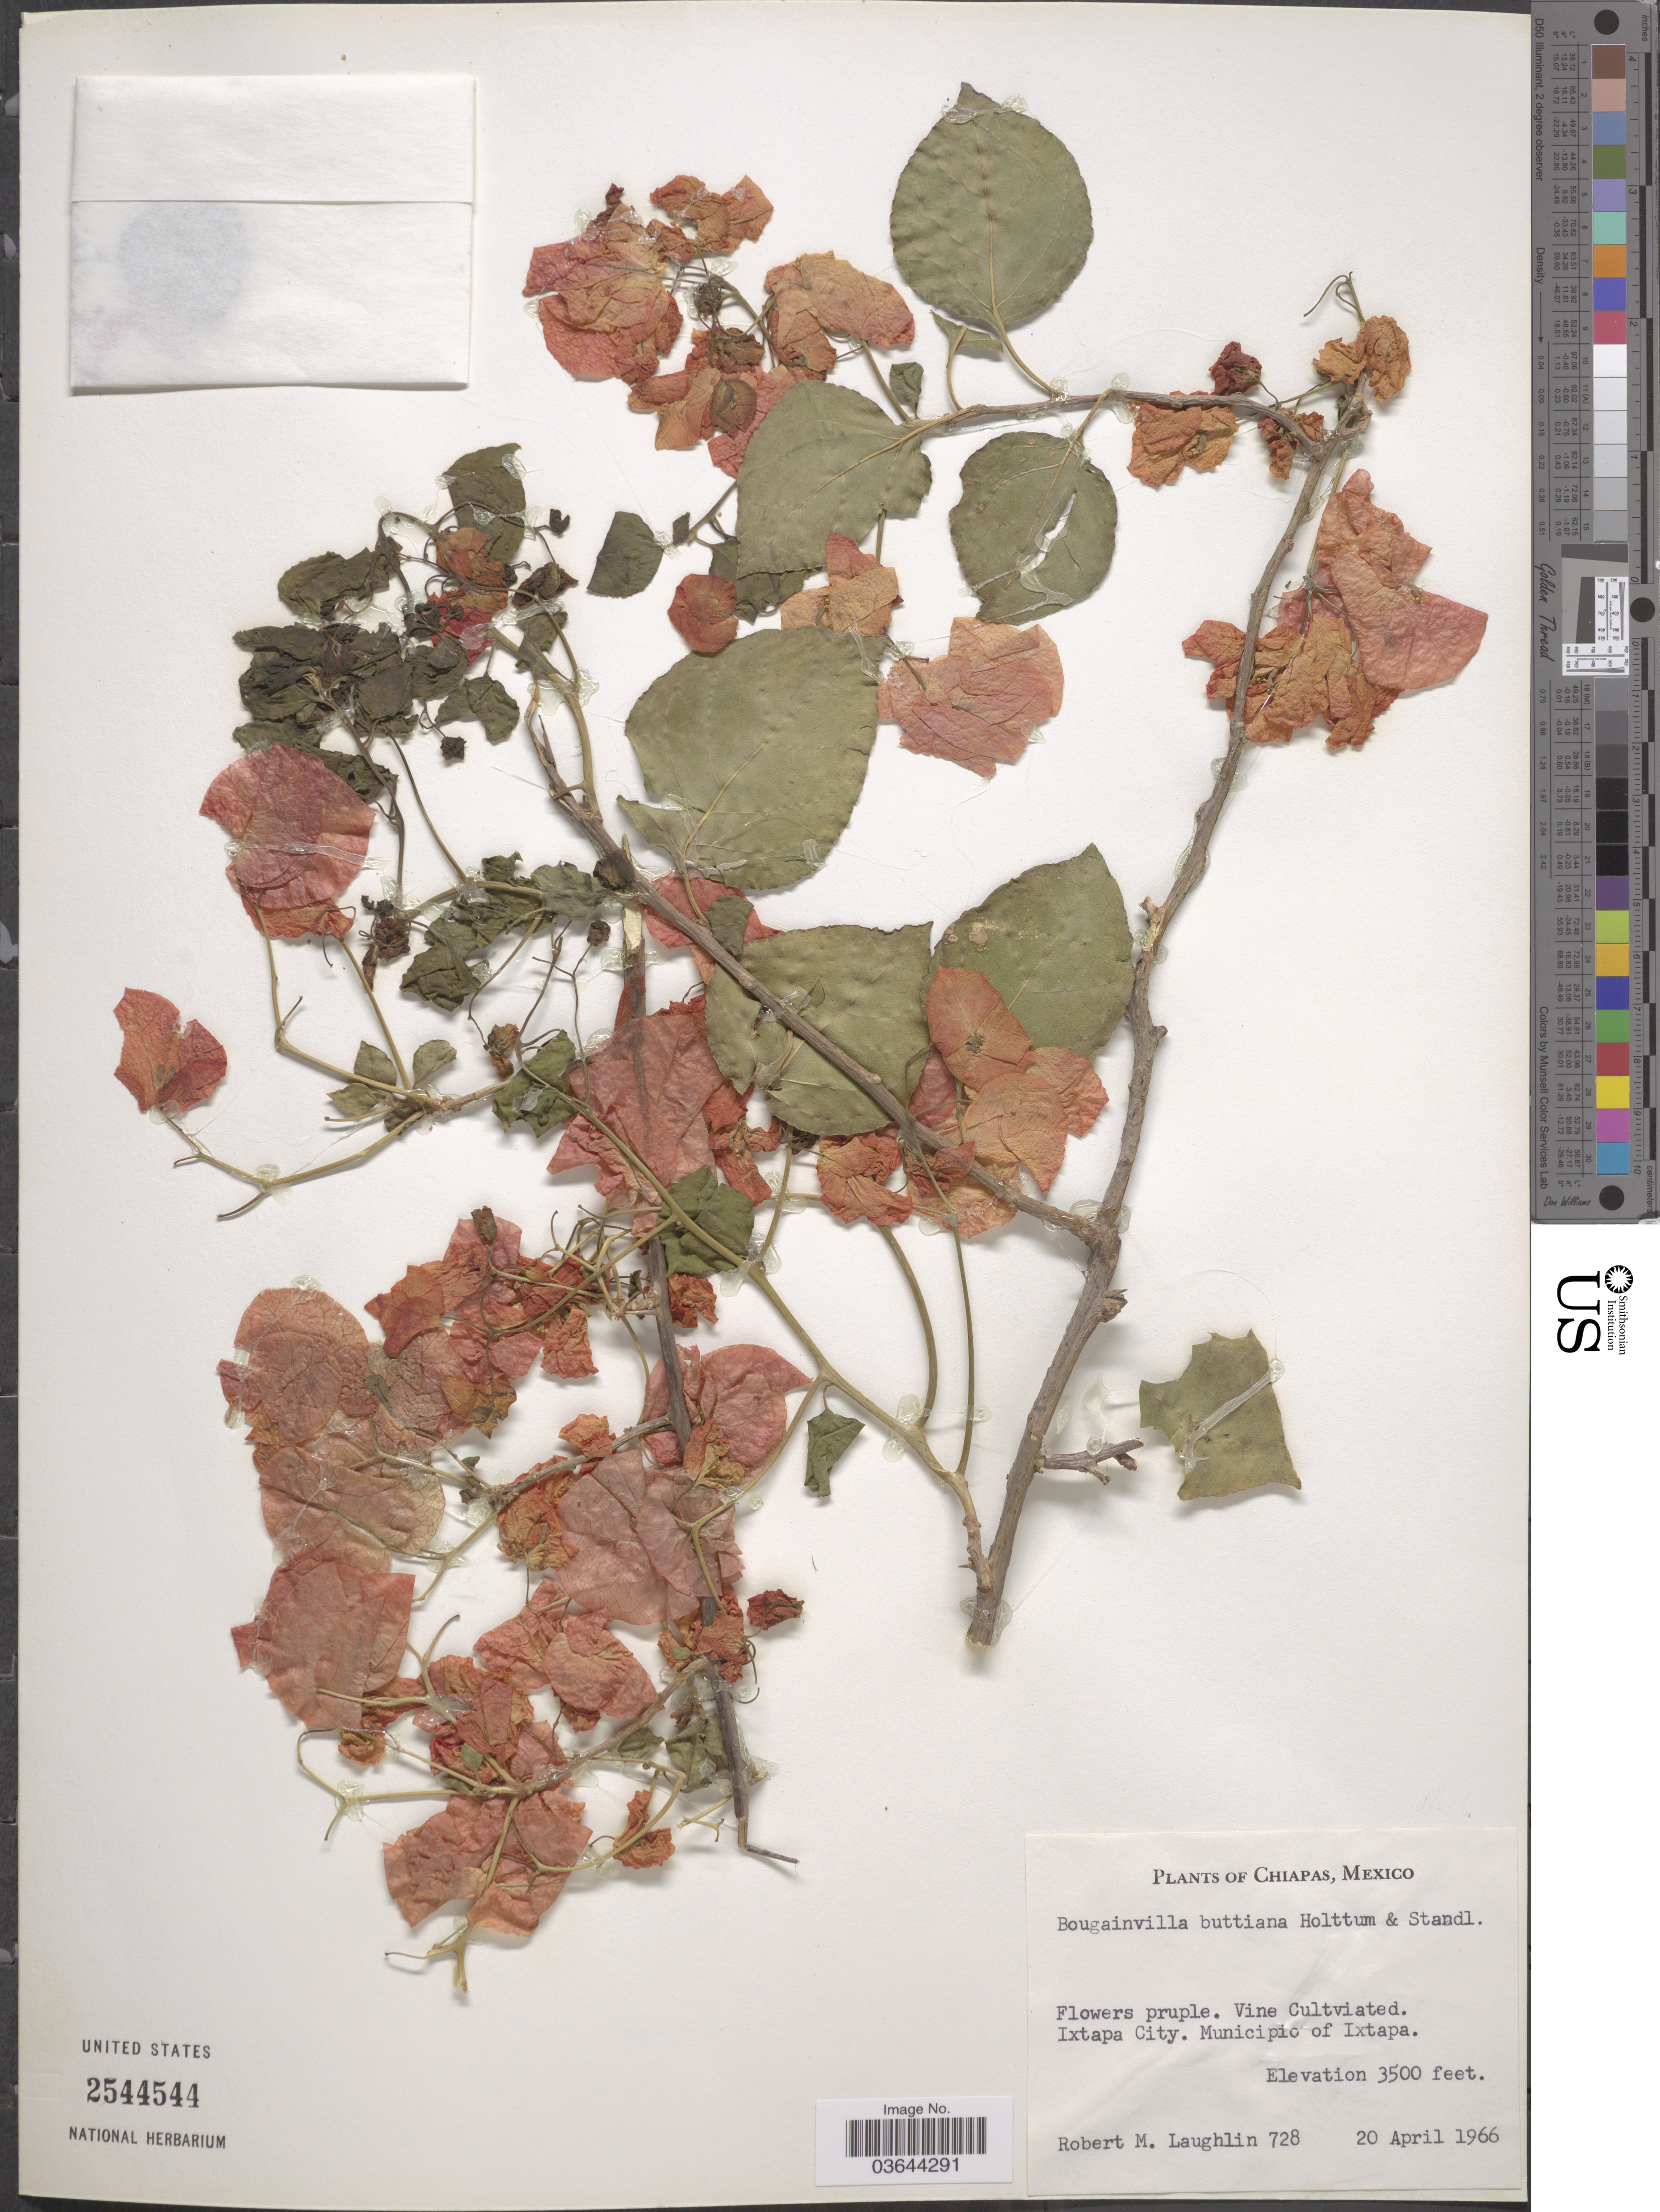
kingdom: Plantae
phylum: Tracheophyta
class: Magnoliopsida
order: Caryophyllales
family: Nyctaginaceae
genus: Bougainvillea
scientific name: Bougainvillea buttiana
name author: Holttum & Standl.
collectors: R. M. Laughlin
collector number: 728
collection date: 1966-04-20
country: Mexico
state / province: Chiapas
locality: Ixtapa City. Municipio of Ixtapa.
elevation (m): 1067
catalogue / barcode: US 2544544